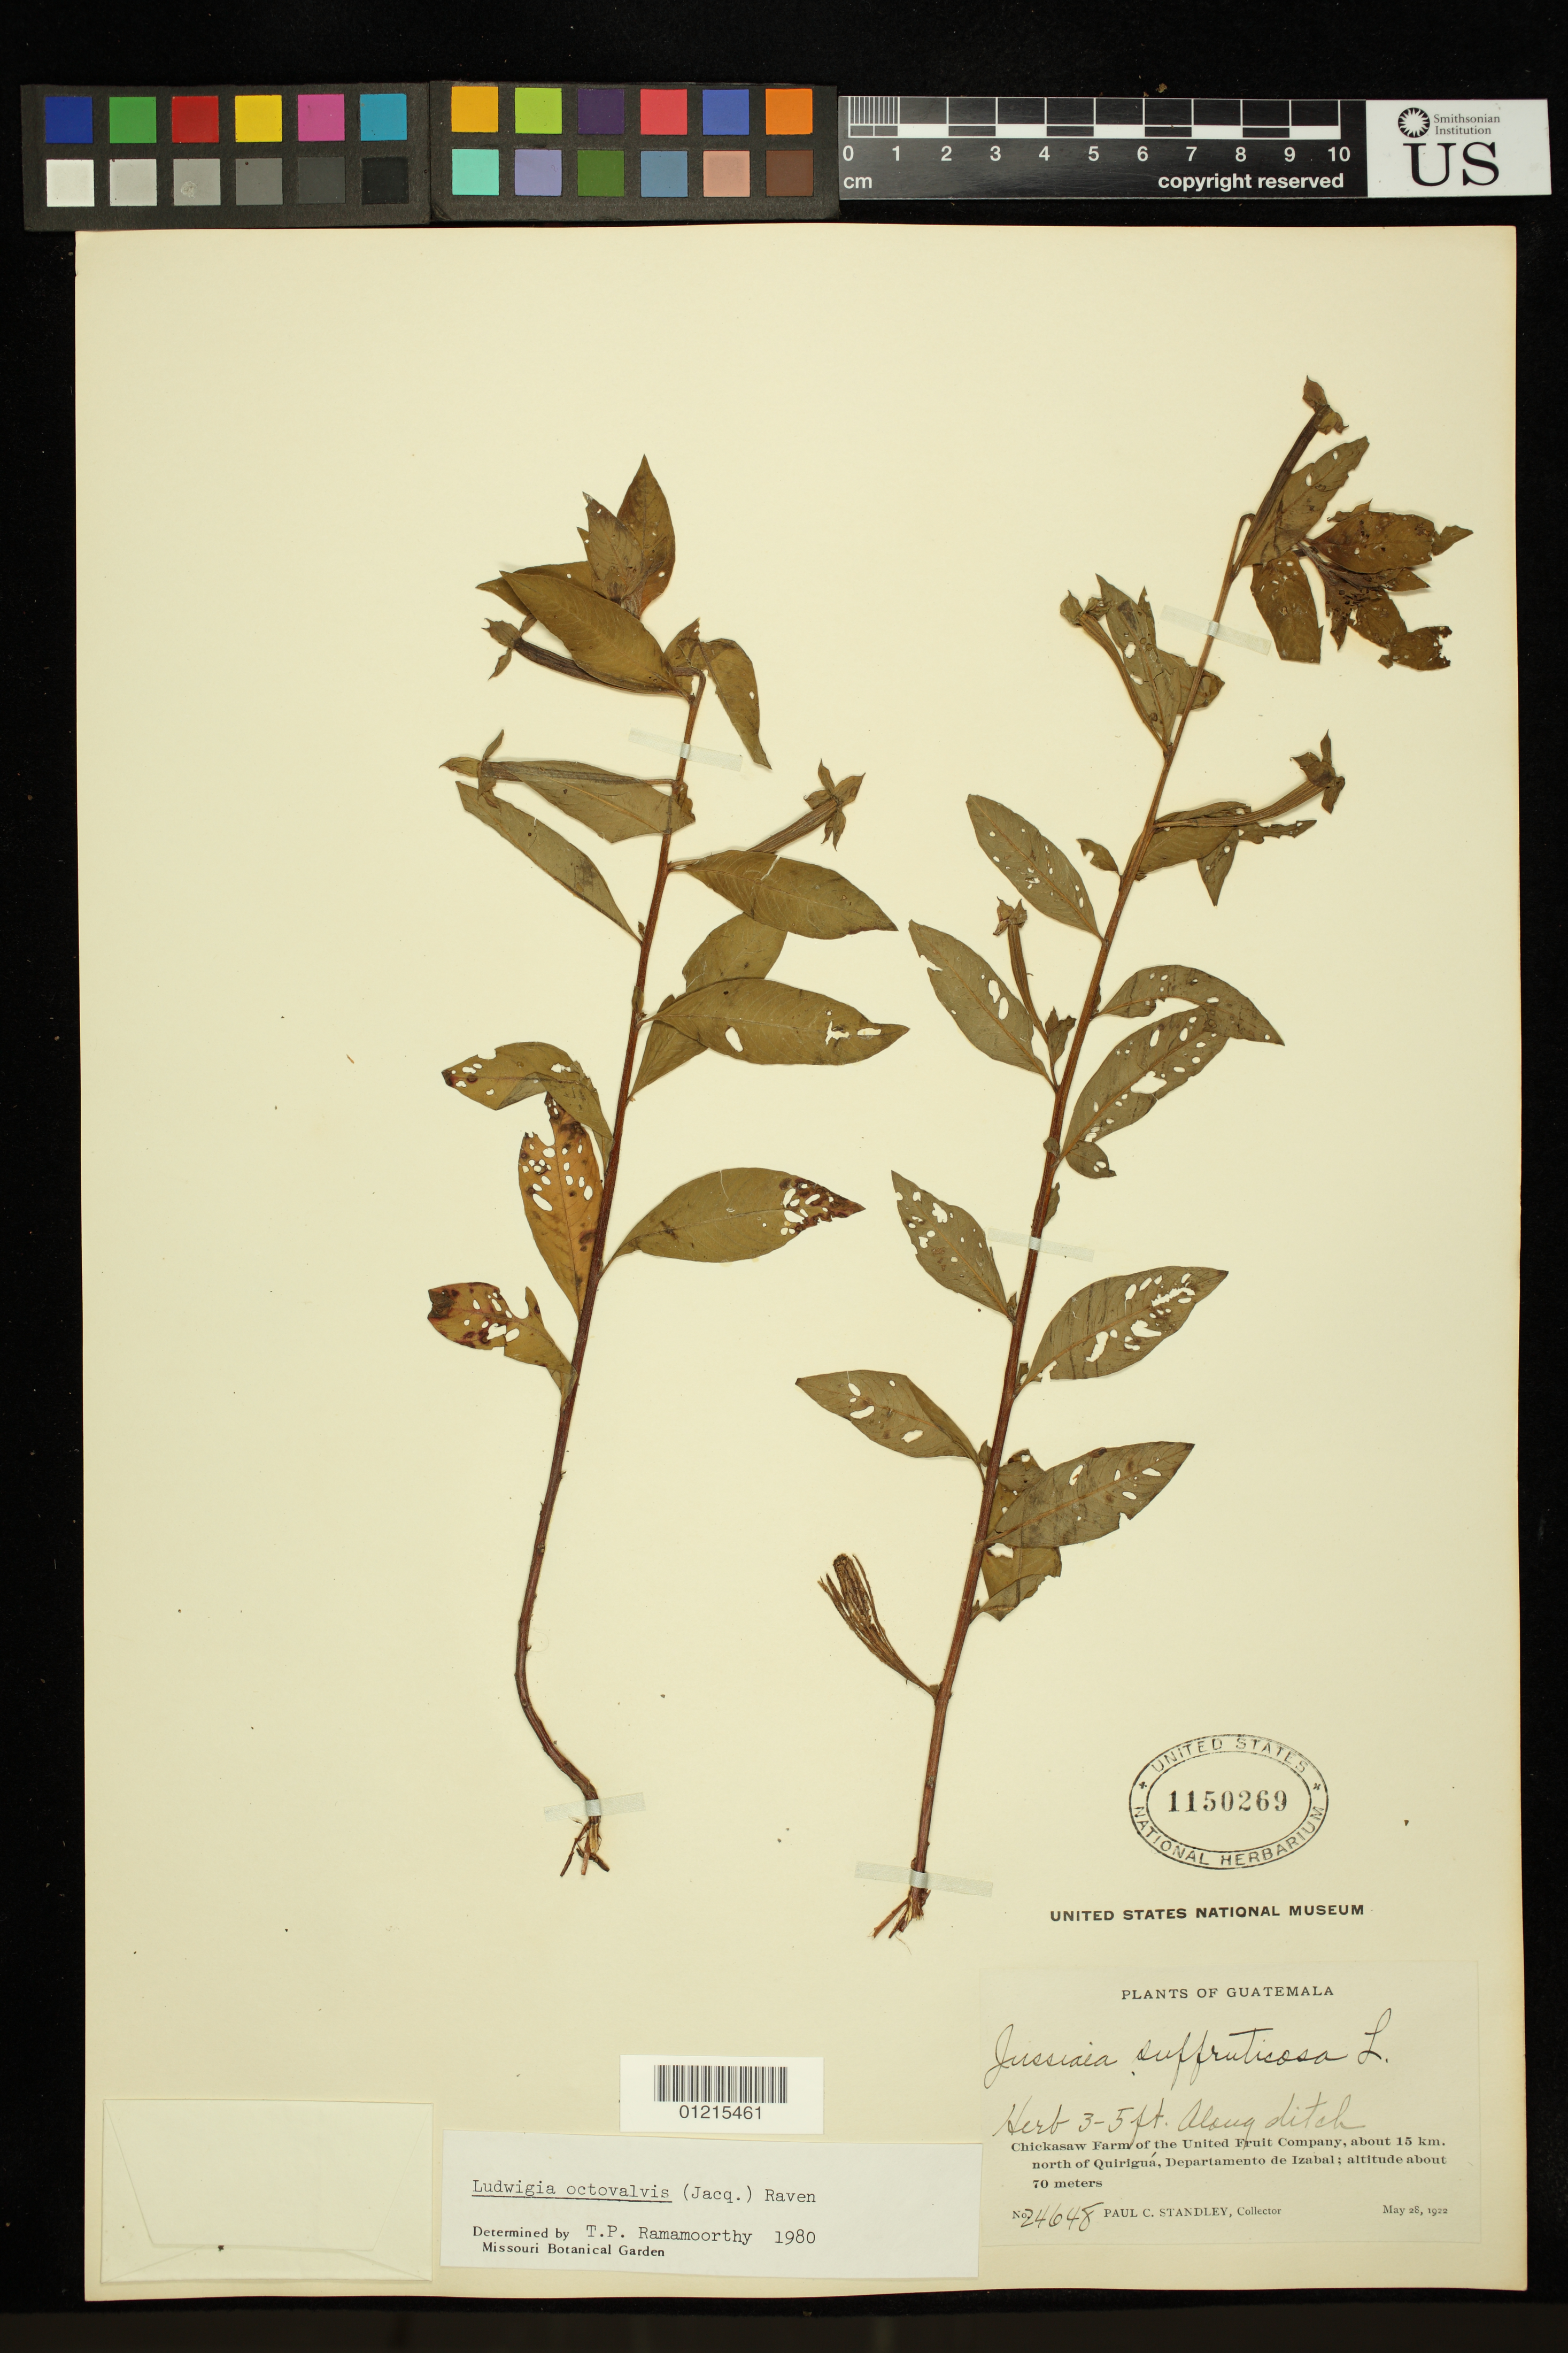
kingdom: Plantae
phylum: Tracheophyta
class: Magnoliopsida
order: Myrtales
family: Onagraceae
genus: Ludwigia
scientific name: Ludwigia octovalvis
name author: (Jacq.) P.H. Raven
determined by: Ramamoorthy, T. P.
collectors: P. C. Standley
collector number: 24648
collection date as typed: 28 May 1922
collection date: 1922-05-28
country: Guatemala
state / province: Izabal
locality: Chickasaw Farm of the United Fruit Company, about 15 km. N of Quirigua.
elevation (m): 70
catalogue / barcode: US 1150269